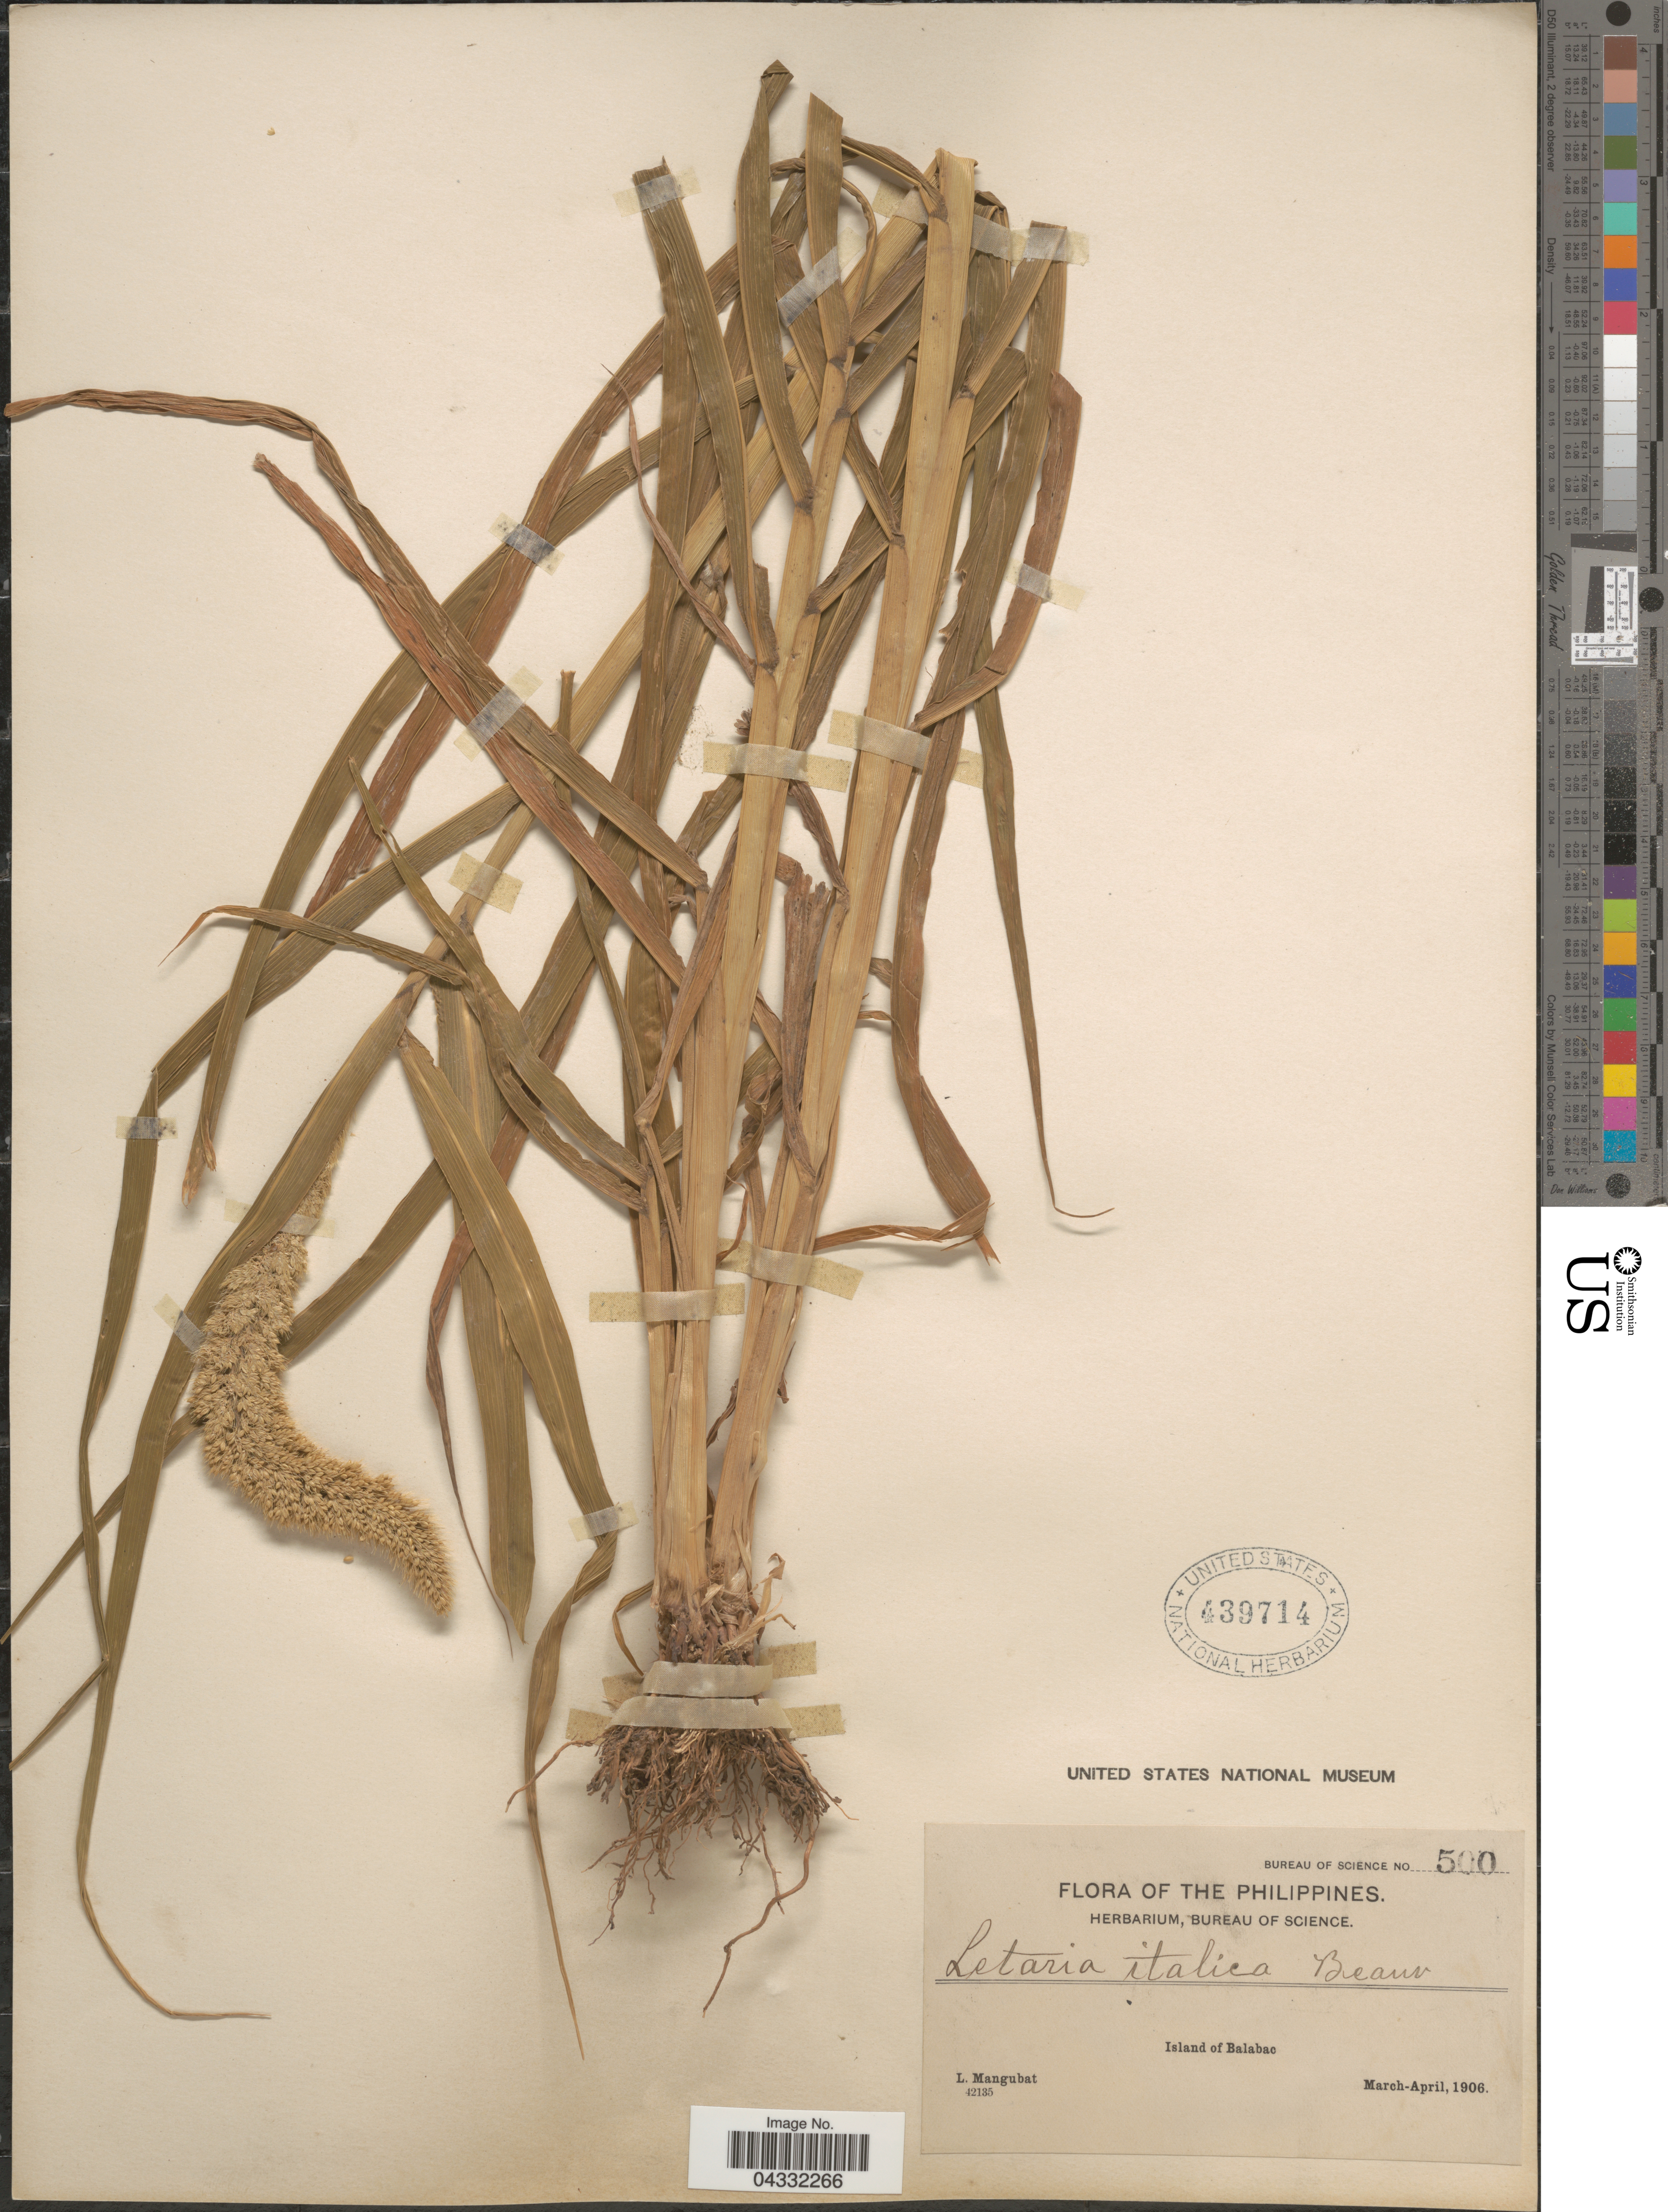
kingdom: Plantae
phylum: Tracheophyta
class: Liliopsida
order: Poales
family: Poaceae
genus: Setaria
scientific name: Setaria italica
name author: (L.) P. Beauv.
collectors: L. Mangubat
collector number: Bureau of Science 500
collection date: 1906-03/1906-04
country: Philippines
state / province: Mimaropa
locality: Island of Balabac.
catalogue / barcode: US 439714